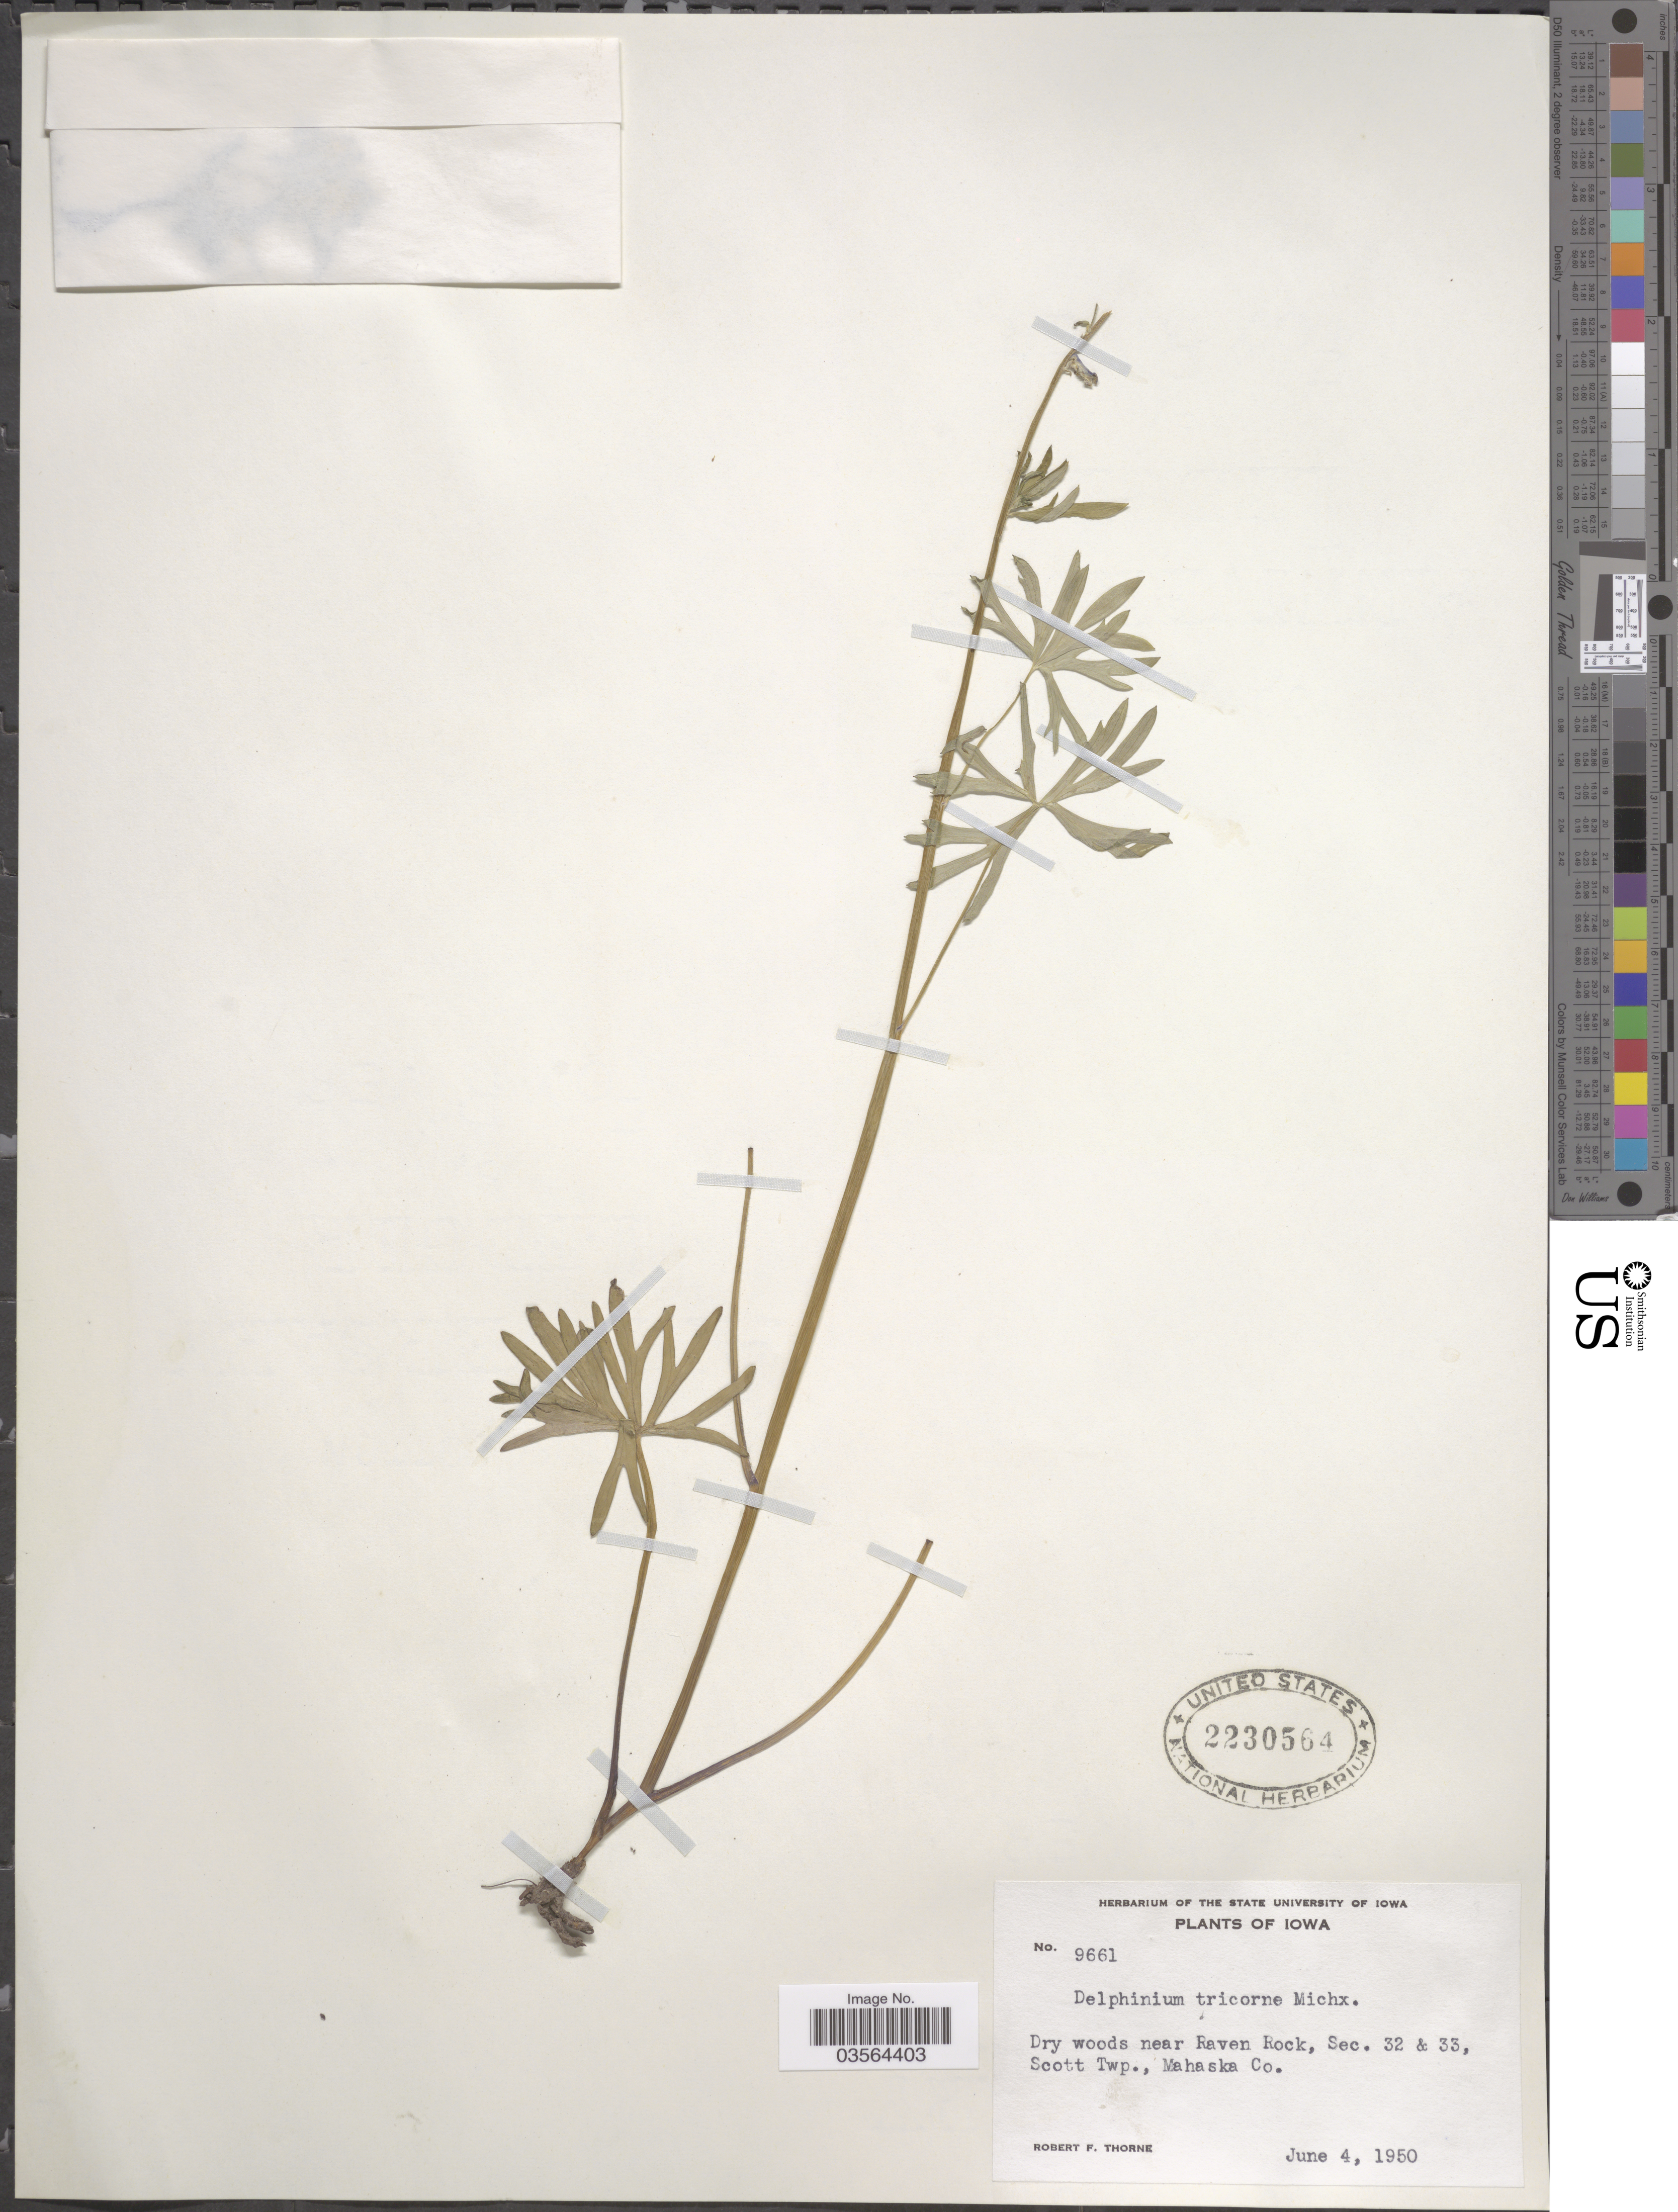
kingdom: Plantae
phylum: Tracheophyta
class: Magnoliopsida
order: Ranunculales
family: Ranunculaceae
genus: Delphinium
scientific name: Delphinium tricorne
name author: Michx.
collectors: R. F. Thorne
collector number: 9661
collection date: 1950-06-04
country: United States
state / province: Iowa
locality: Near Raven Rock, Sec. 32 & 33, Scott Twp., Mahaska Co.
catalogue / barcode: US 2230564